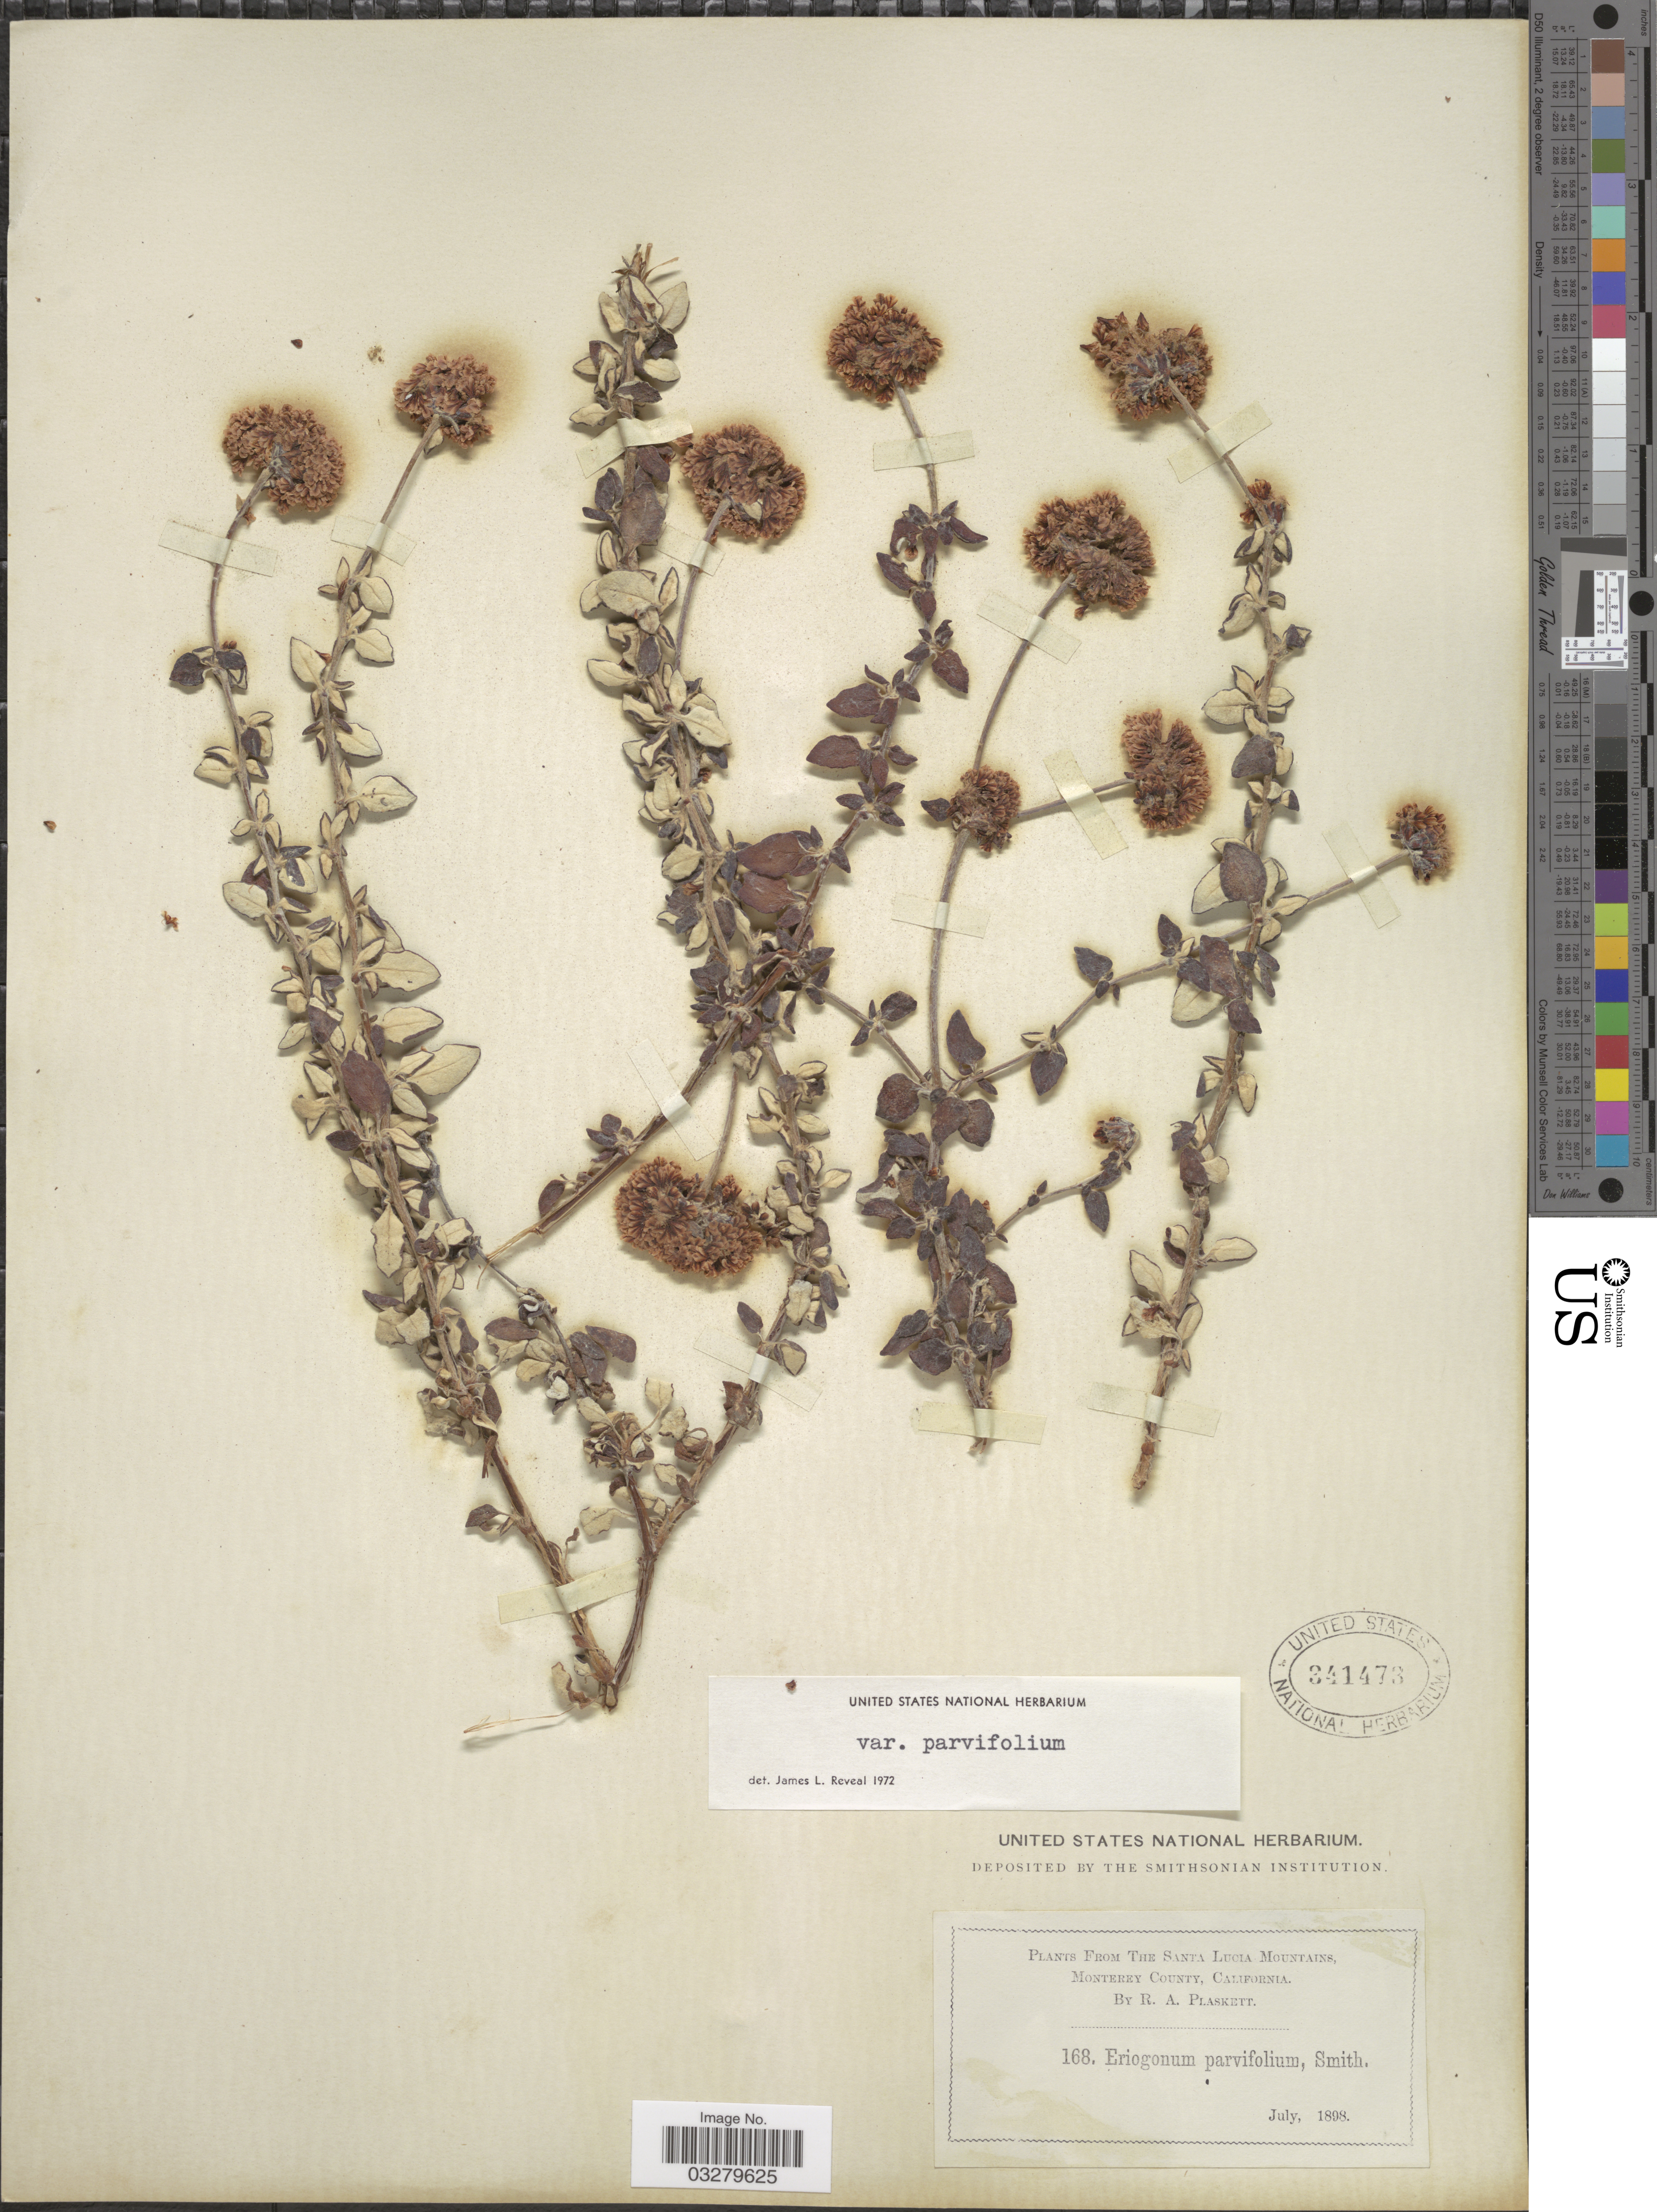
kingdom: Plantae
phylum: Tracheophyta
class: Magnoliopsida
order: Caryophyllales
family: Polygonaceae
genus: Eriogonum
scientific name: Eriogonum parviflorum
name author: Nutt.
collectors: R. Plaskett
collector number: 168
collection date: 1898-07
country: United States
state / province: California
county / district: Monterey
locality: The Santa Lucia Mountains, Monterey County.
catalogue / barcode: US 341473